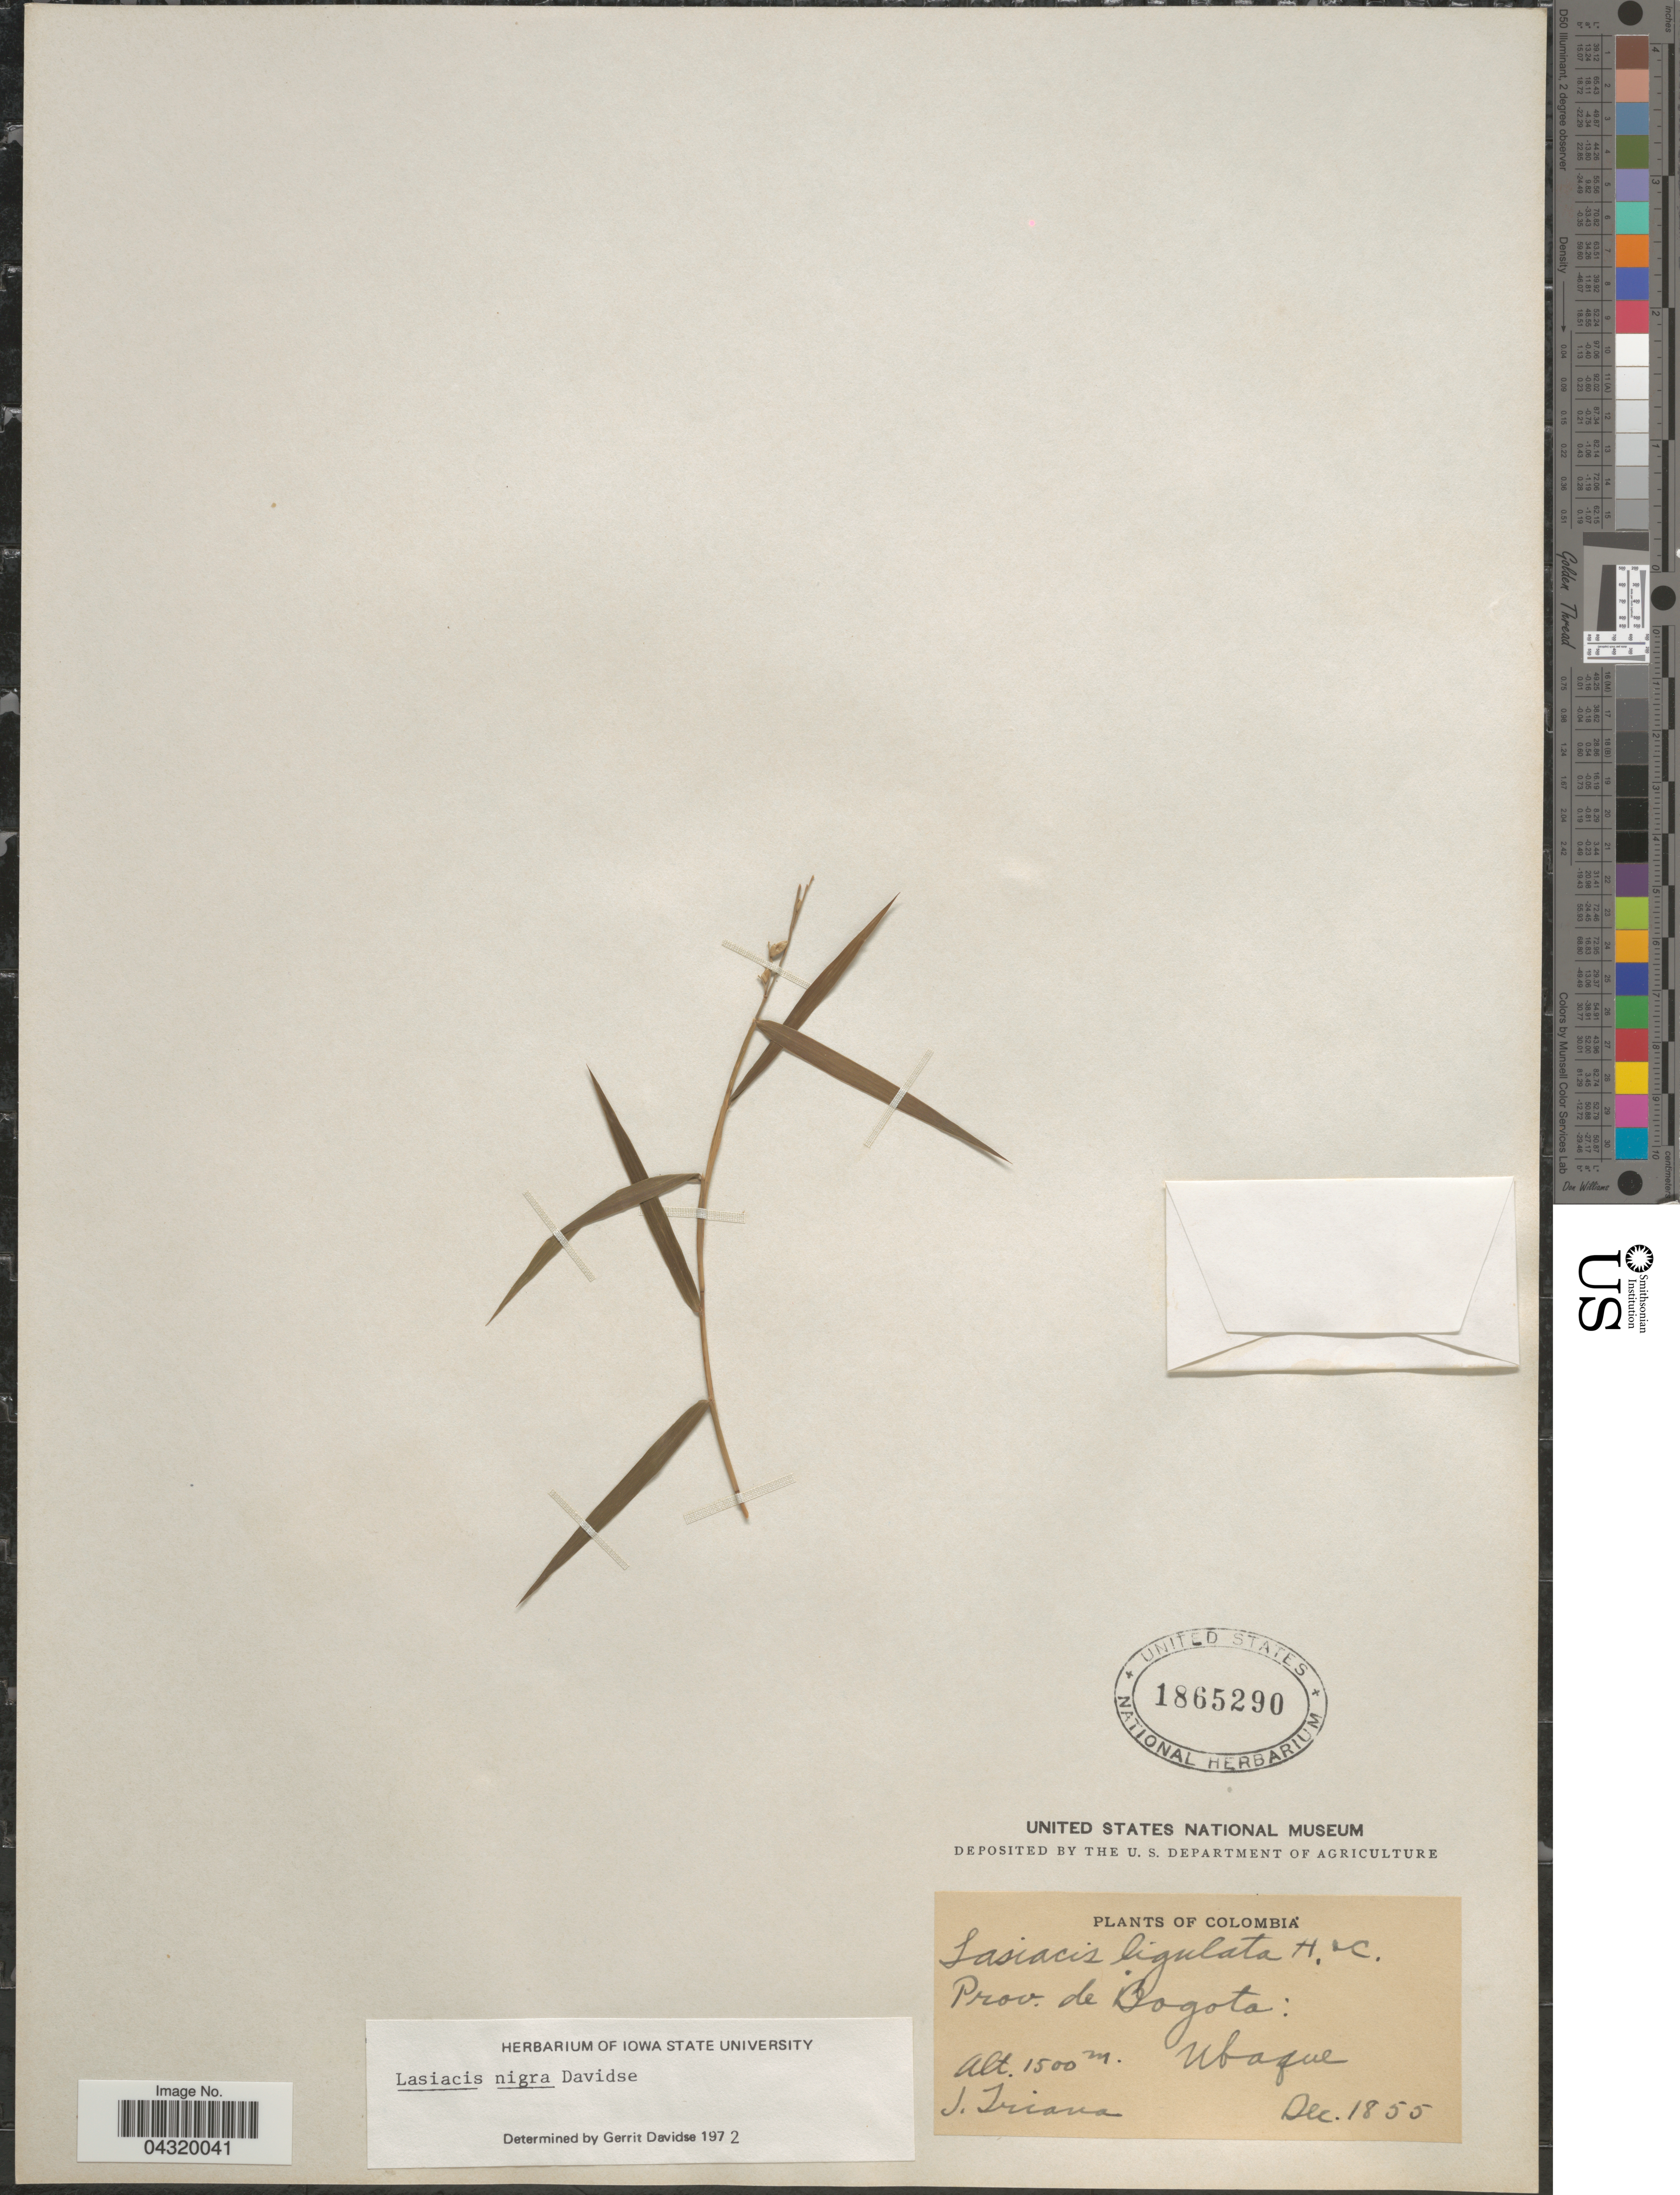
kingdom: Plantae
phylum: Tracheophyta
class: Liliopsida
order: Poales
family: Poaceae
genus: Lasiacis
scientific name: Lasiacis nigra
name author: Davidse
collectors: J. Triana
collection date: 1855-12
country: Colombia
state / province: Bogota D.C.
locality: Prov. de Bogota: Ubaque.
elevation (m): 1500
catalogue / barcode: US 1865290